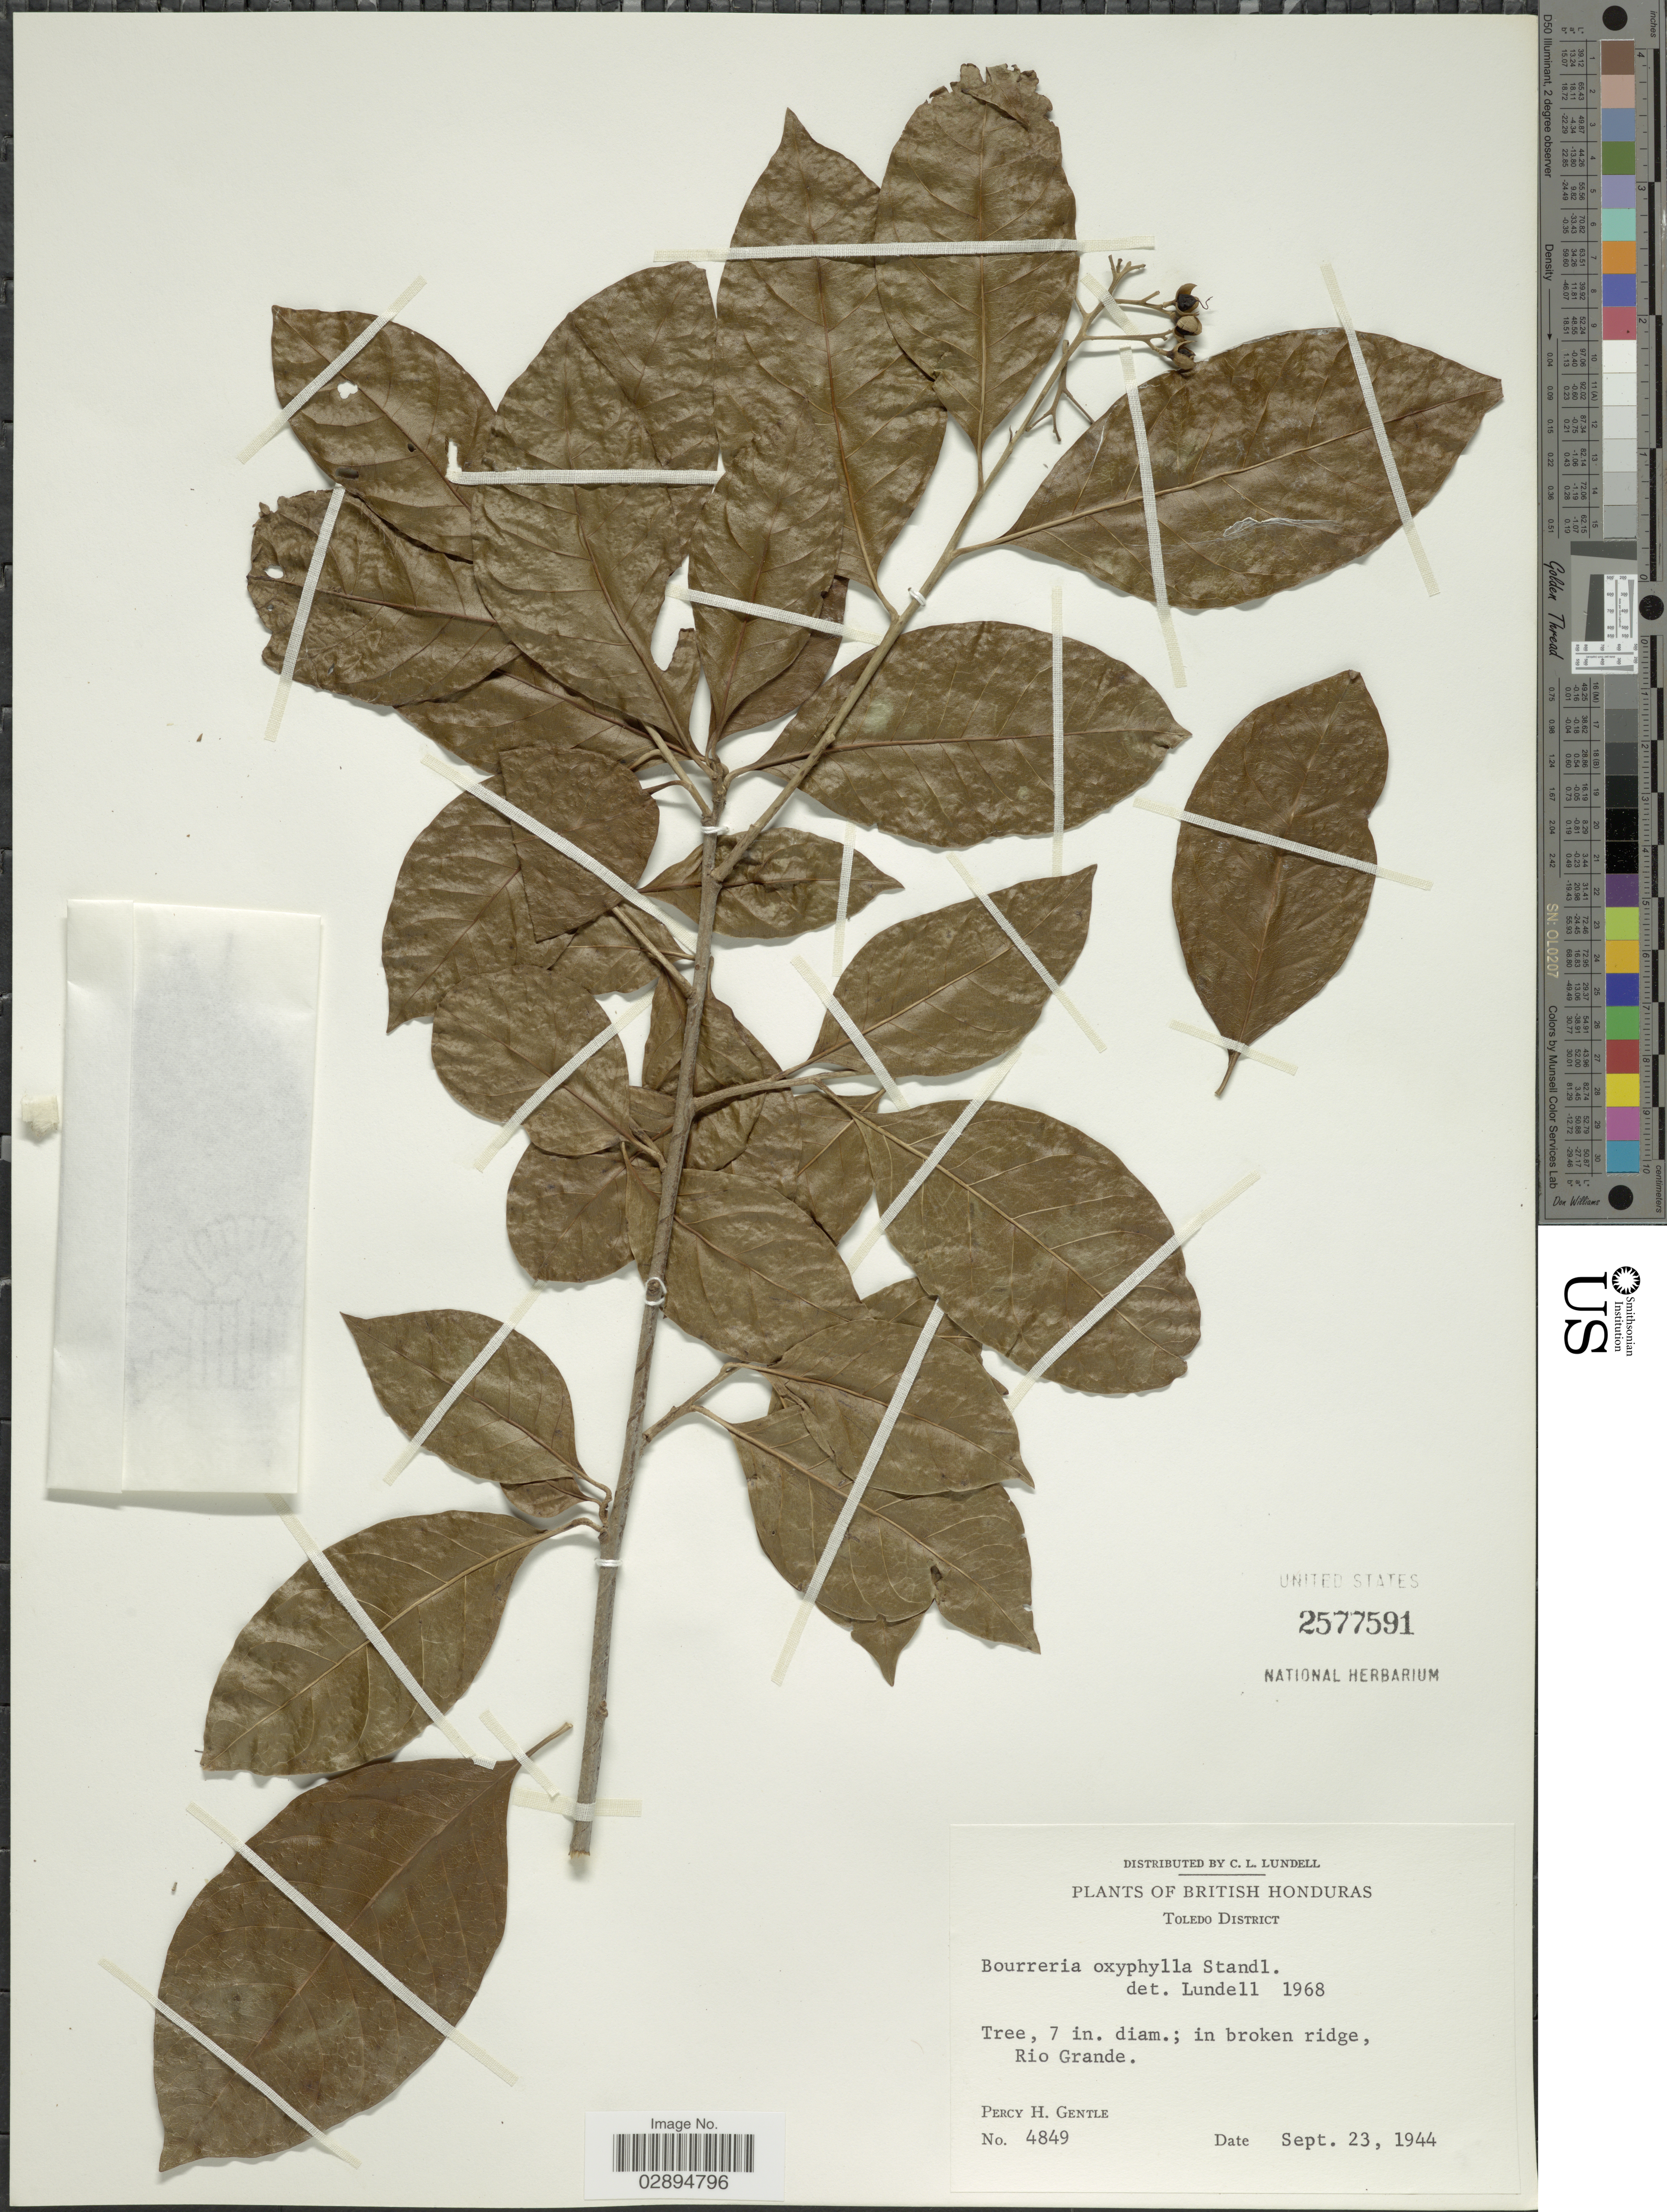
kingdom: Plantae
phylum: Tracheophyta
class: Magnoliopsida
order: Boraginales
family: Ehretiaceae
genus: Bourreria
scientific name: Bourreria oxyphylla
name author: Standl.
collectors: P. H. Gentle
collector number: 4849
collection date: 1944-09-23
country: Belize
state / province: Toledo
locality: British Honduras. Toledo District. In broken ridge, Rio Grande.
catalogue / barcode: US 2577591